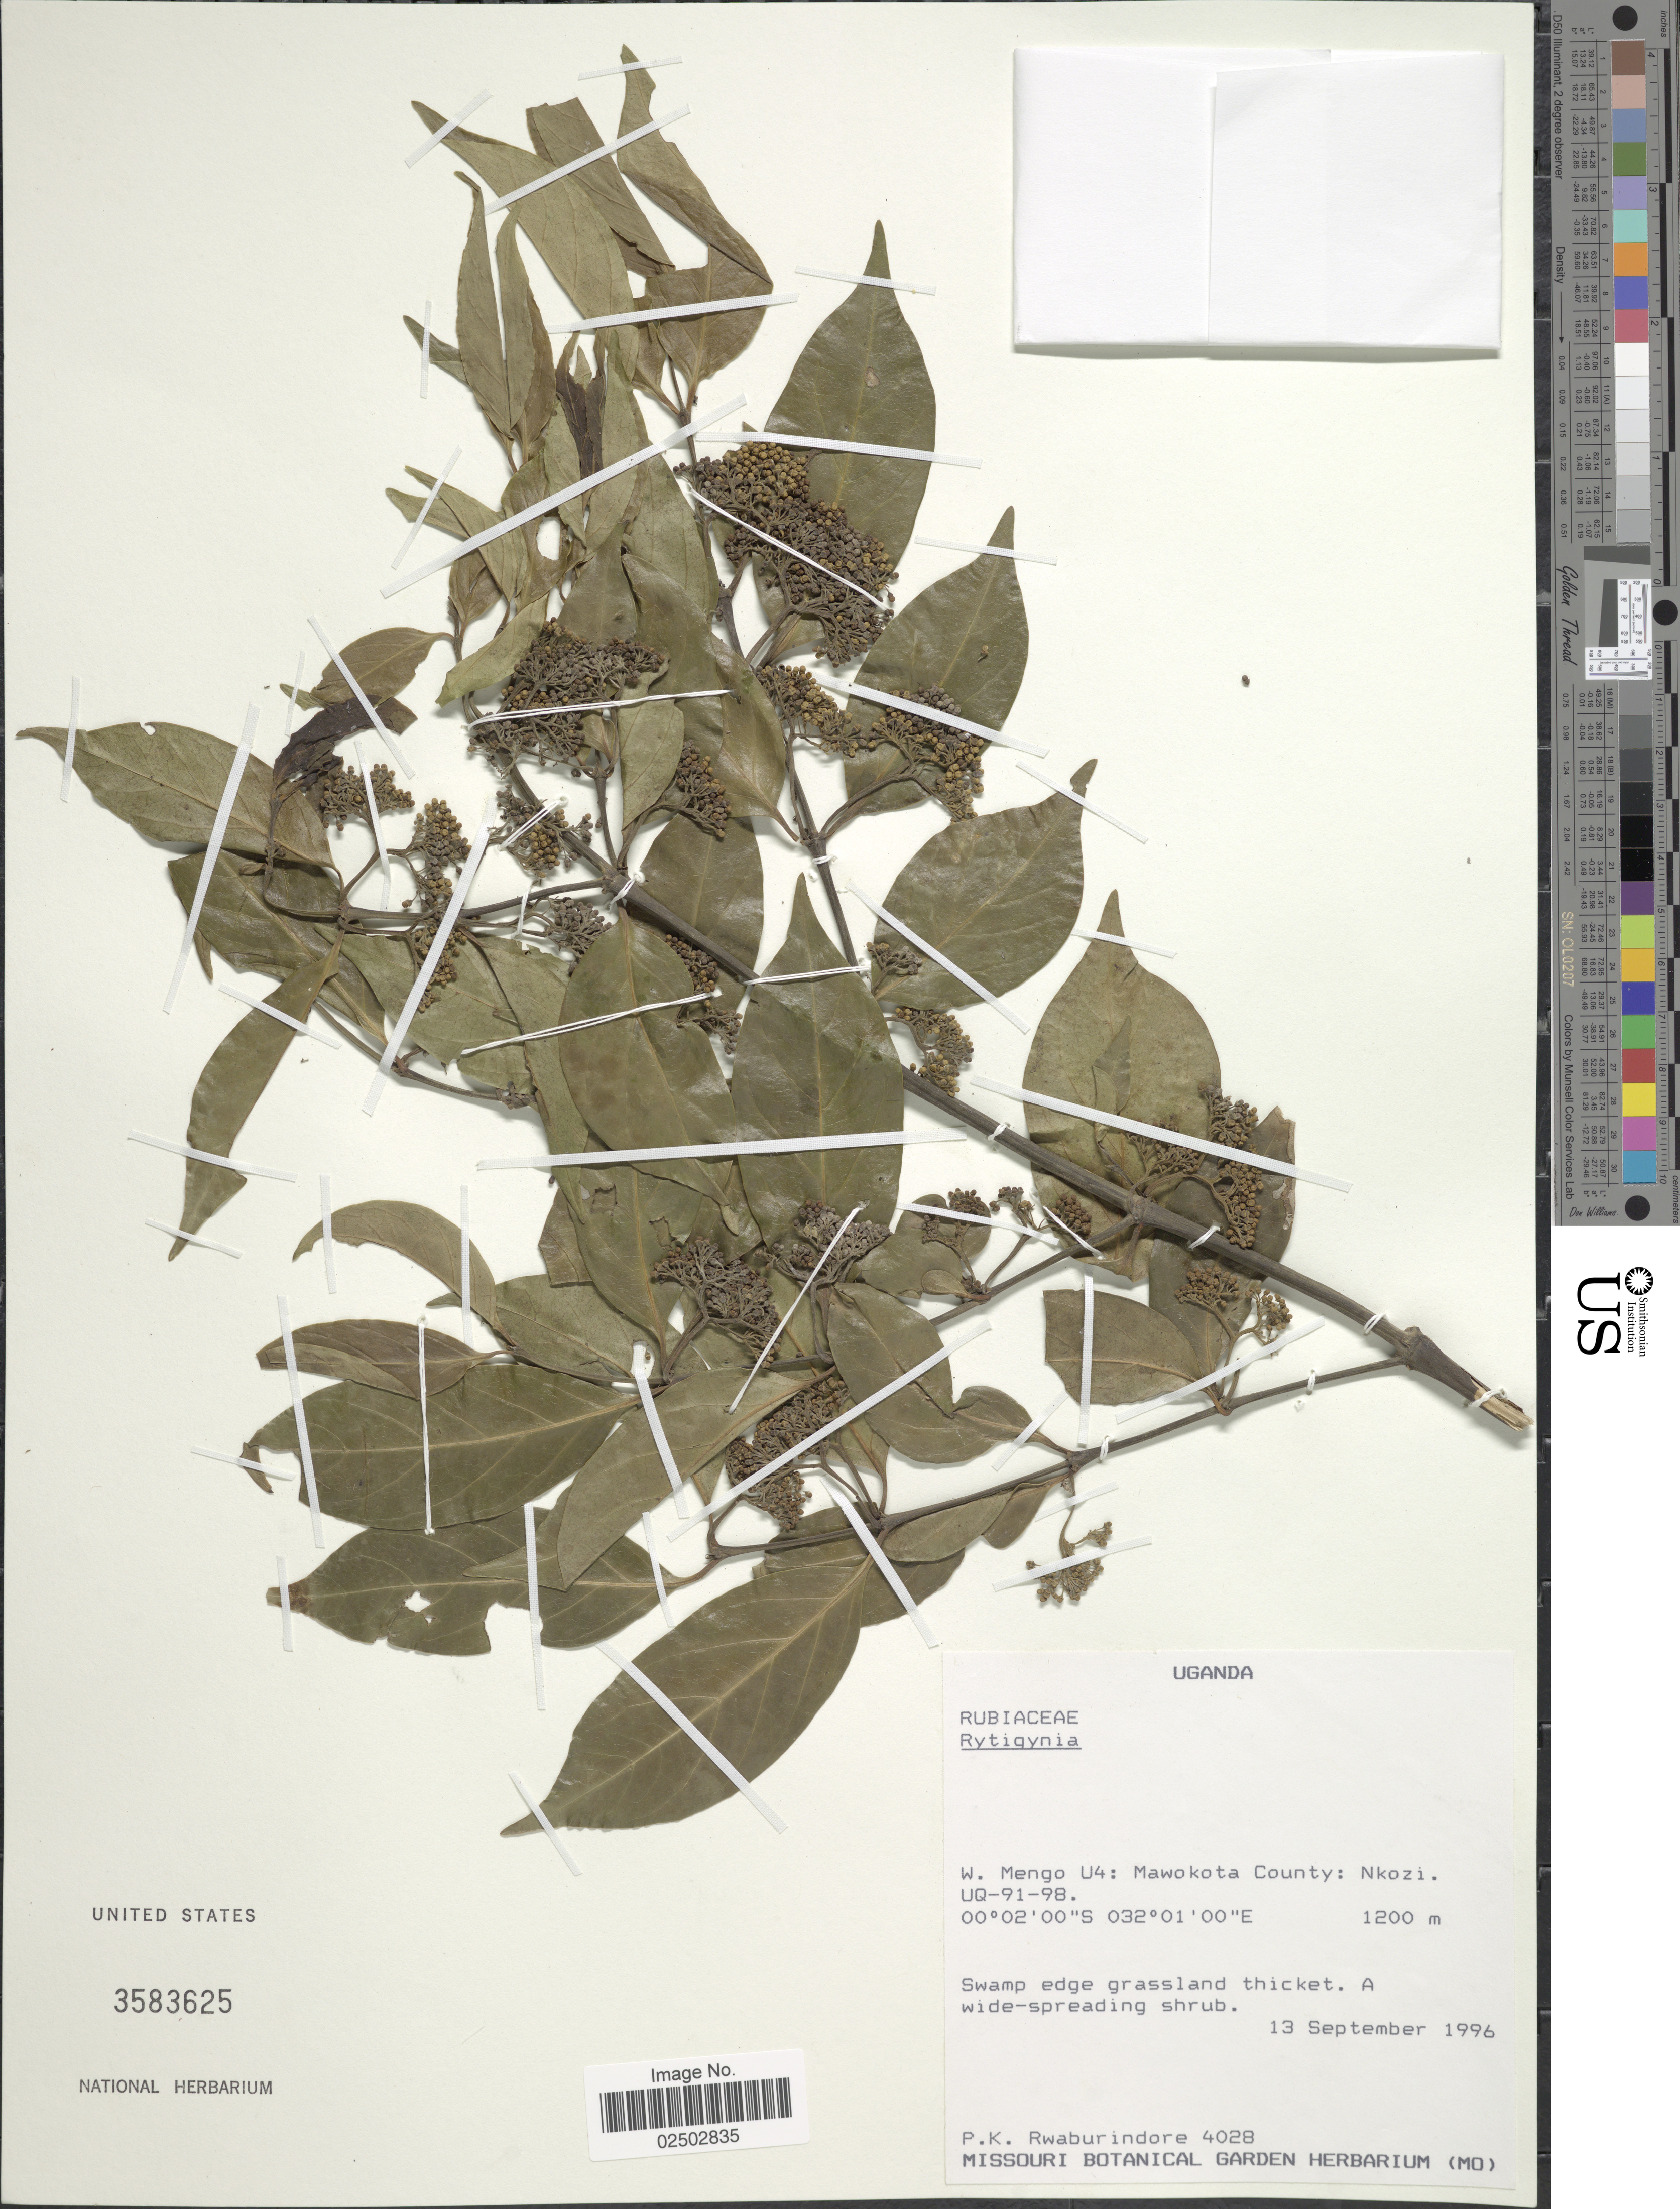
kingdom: Plantae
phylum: Tracheophyta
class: Magnoliopsida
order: Gentianales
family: Rubiaceae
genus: Rytigynia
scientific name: Rytigynia sp.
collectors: P. Rwaburindore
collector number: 4028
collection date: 1996-09-13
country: Uganda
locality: W. Mengo U4: Mawokota County, Nkozi, UQ-91-98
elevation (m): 1200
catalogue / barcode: US 3583625